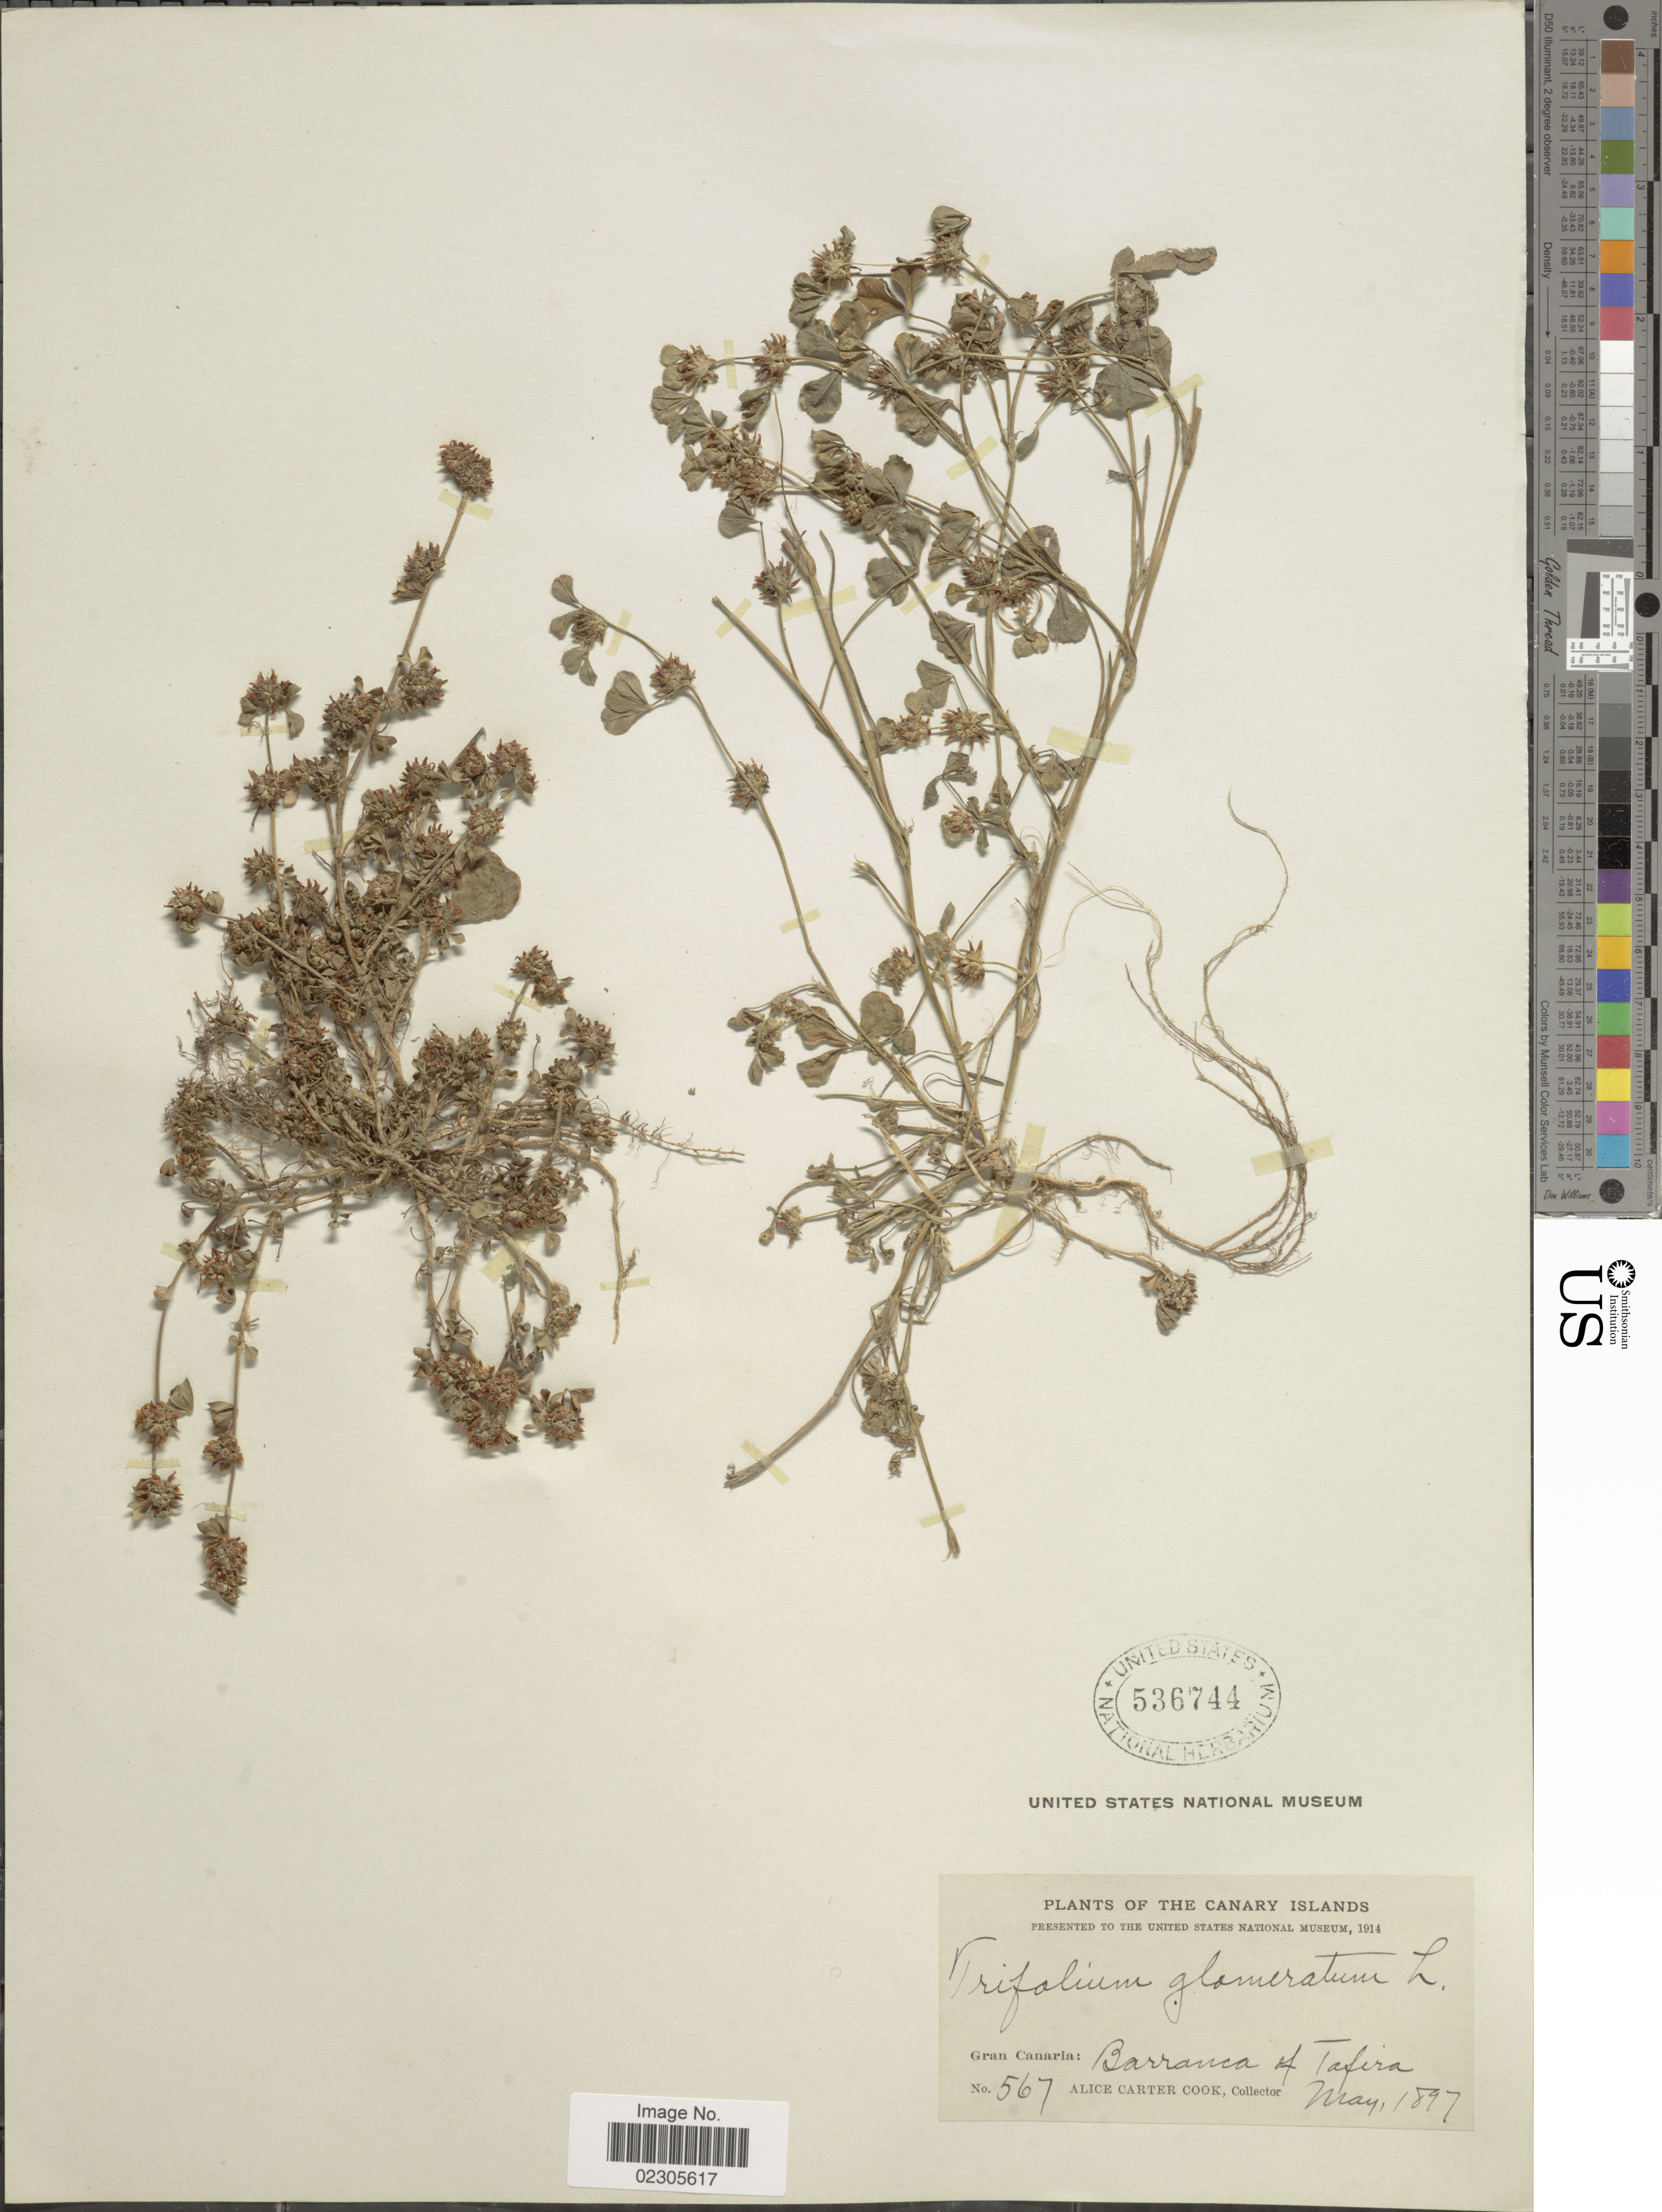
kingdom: Plantae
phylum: Tracheophyta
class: Magnoliopsida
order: Fabales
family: Fabaceae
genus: Trifolium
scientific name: Trifolium glomeratum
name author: L.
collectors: Alice C. Cook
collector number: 567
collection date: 1897-05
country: Spain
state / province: Canarias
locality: Canary Islands, Gran Canaria: Barranca of Tafira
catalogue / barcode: US 536744